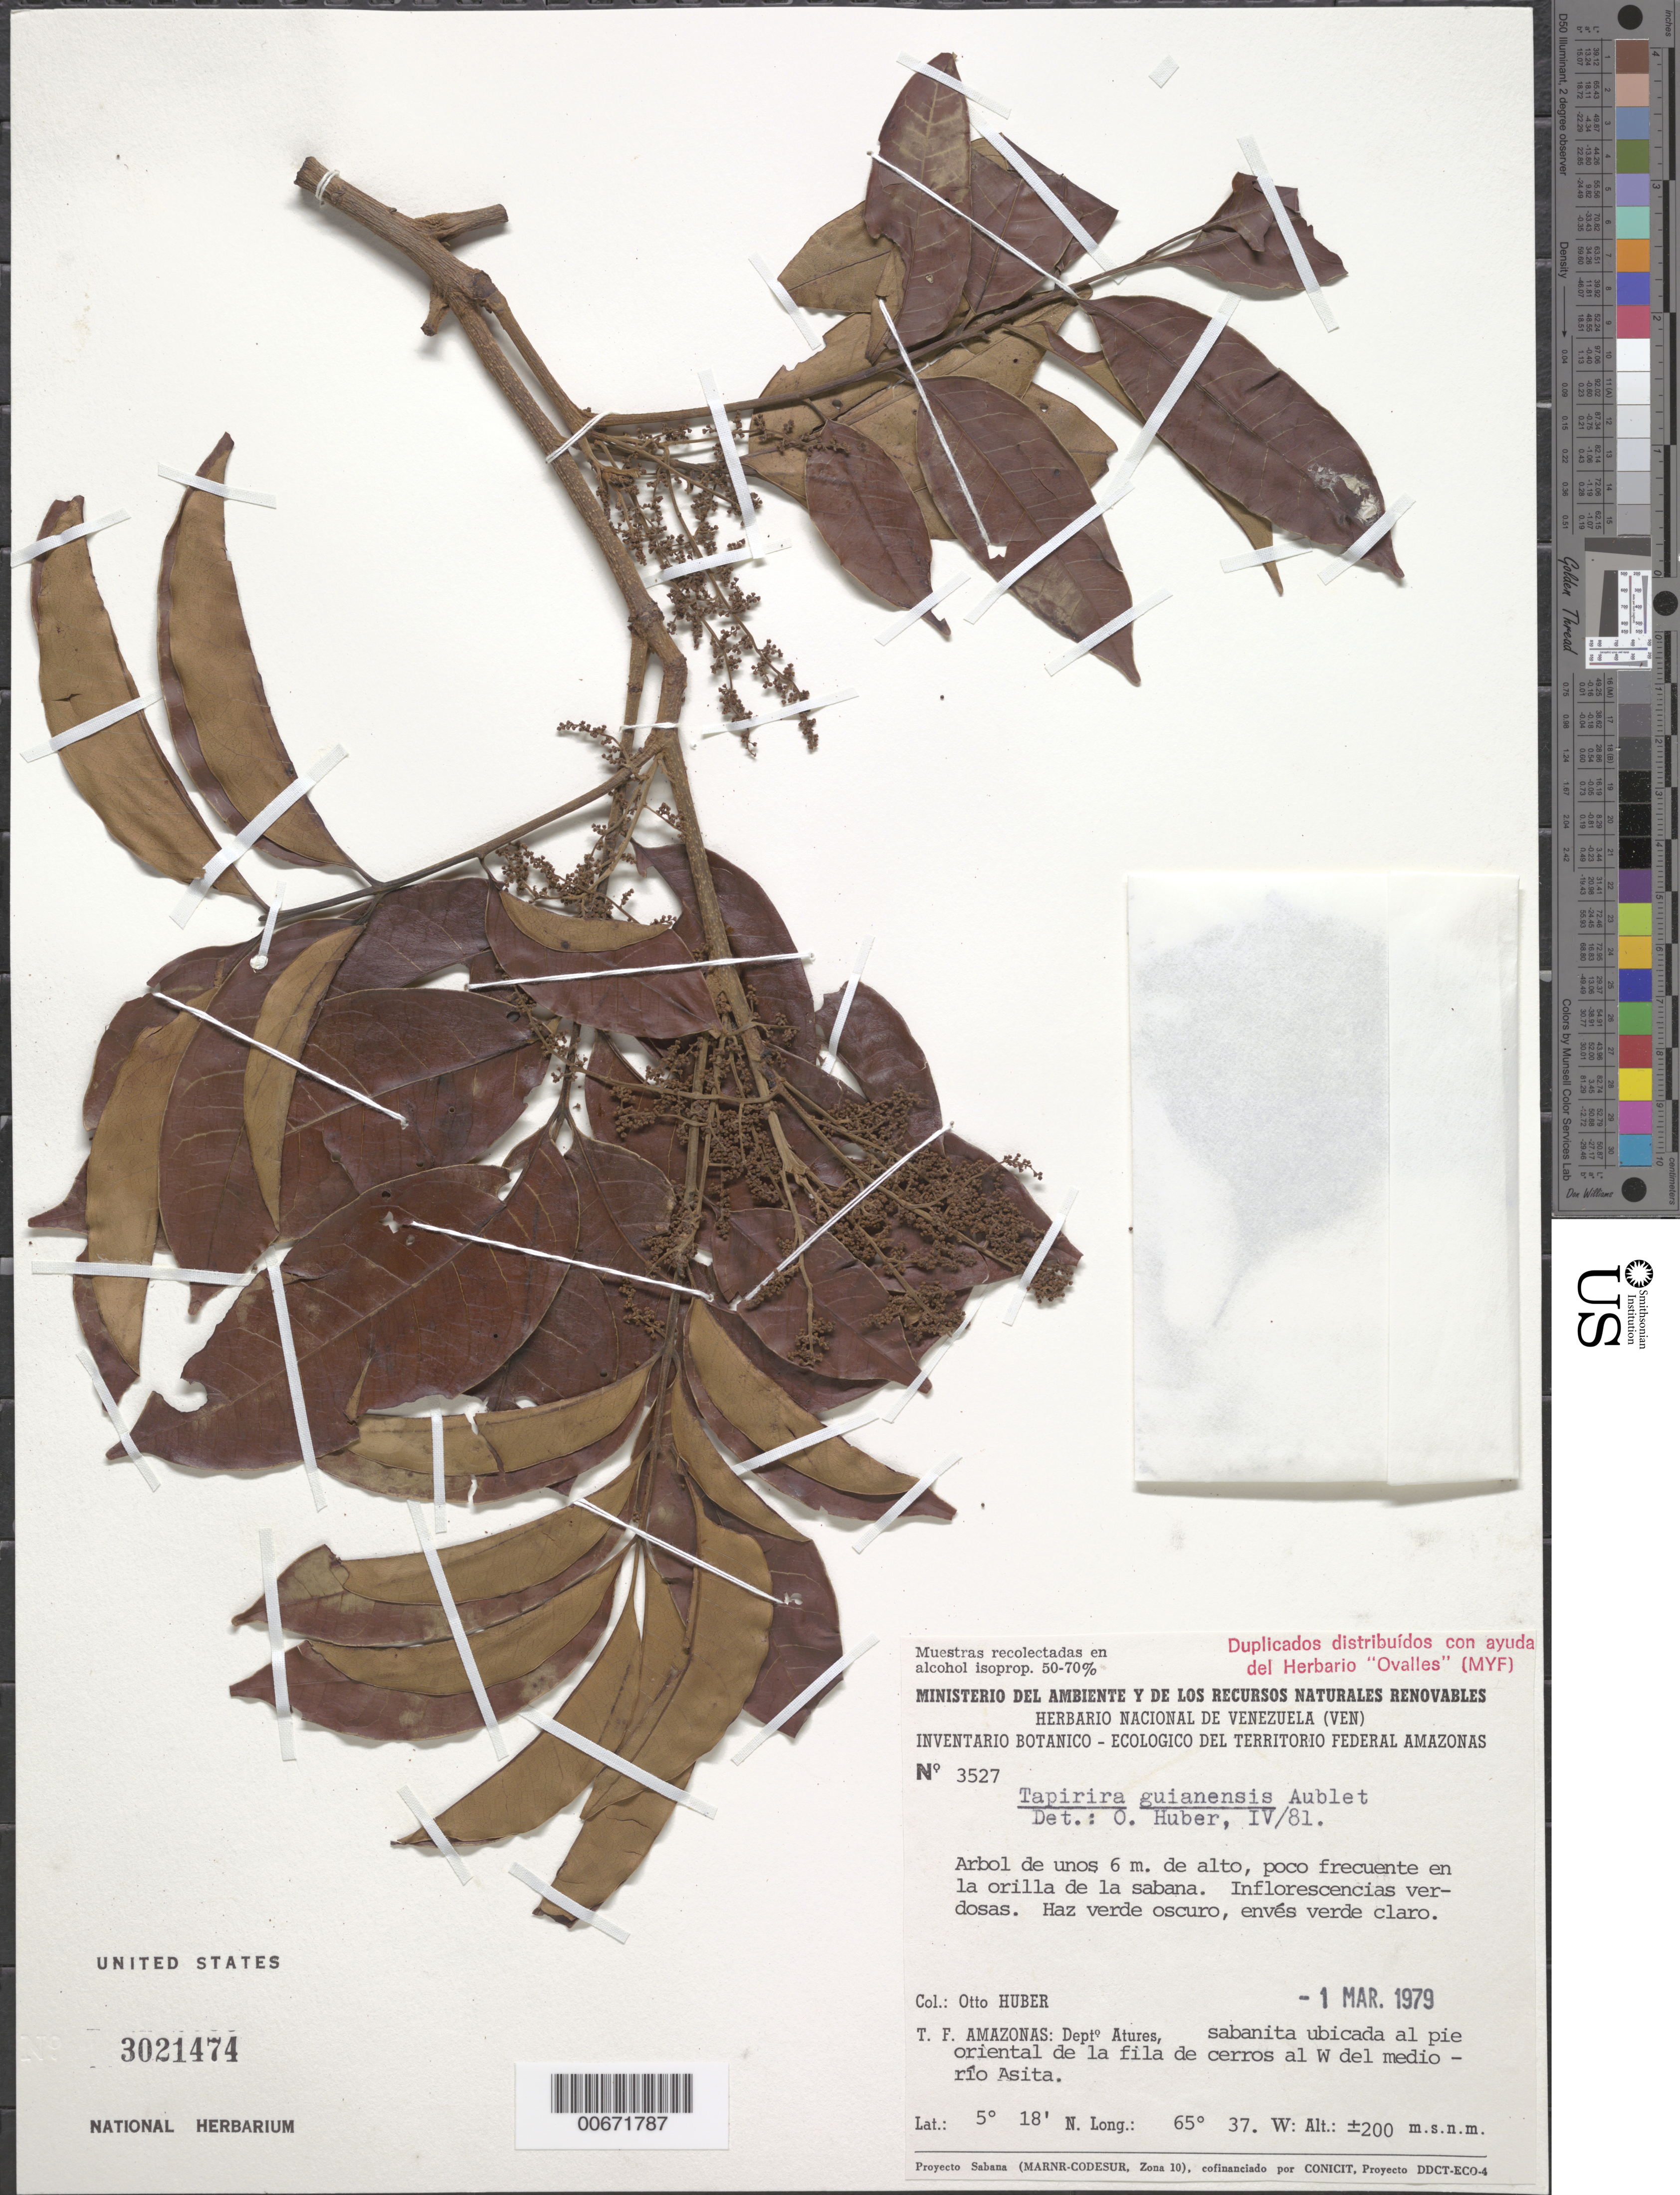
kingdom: Plantae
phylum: Tracheophyta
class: Magnoliopsida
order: Sapindales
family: Anacardiaceae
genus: Tapirira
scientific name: Tapirira guianensis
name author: Aubl.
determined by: Huber, Otto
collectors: O. Huber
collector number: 3527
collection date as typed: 1-Mar-79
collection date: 1979-03-01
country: Venezuela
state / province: Amazonas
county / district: Atures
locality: Río Asita, al W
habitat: Savannah at the foot of hill range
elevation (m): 200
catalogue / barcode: US 3021474